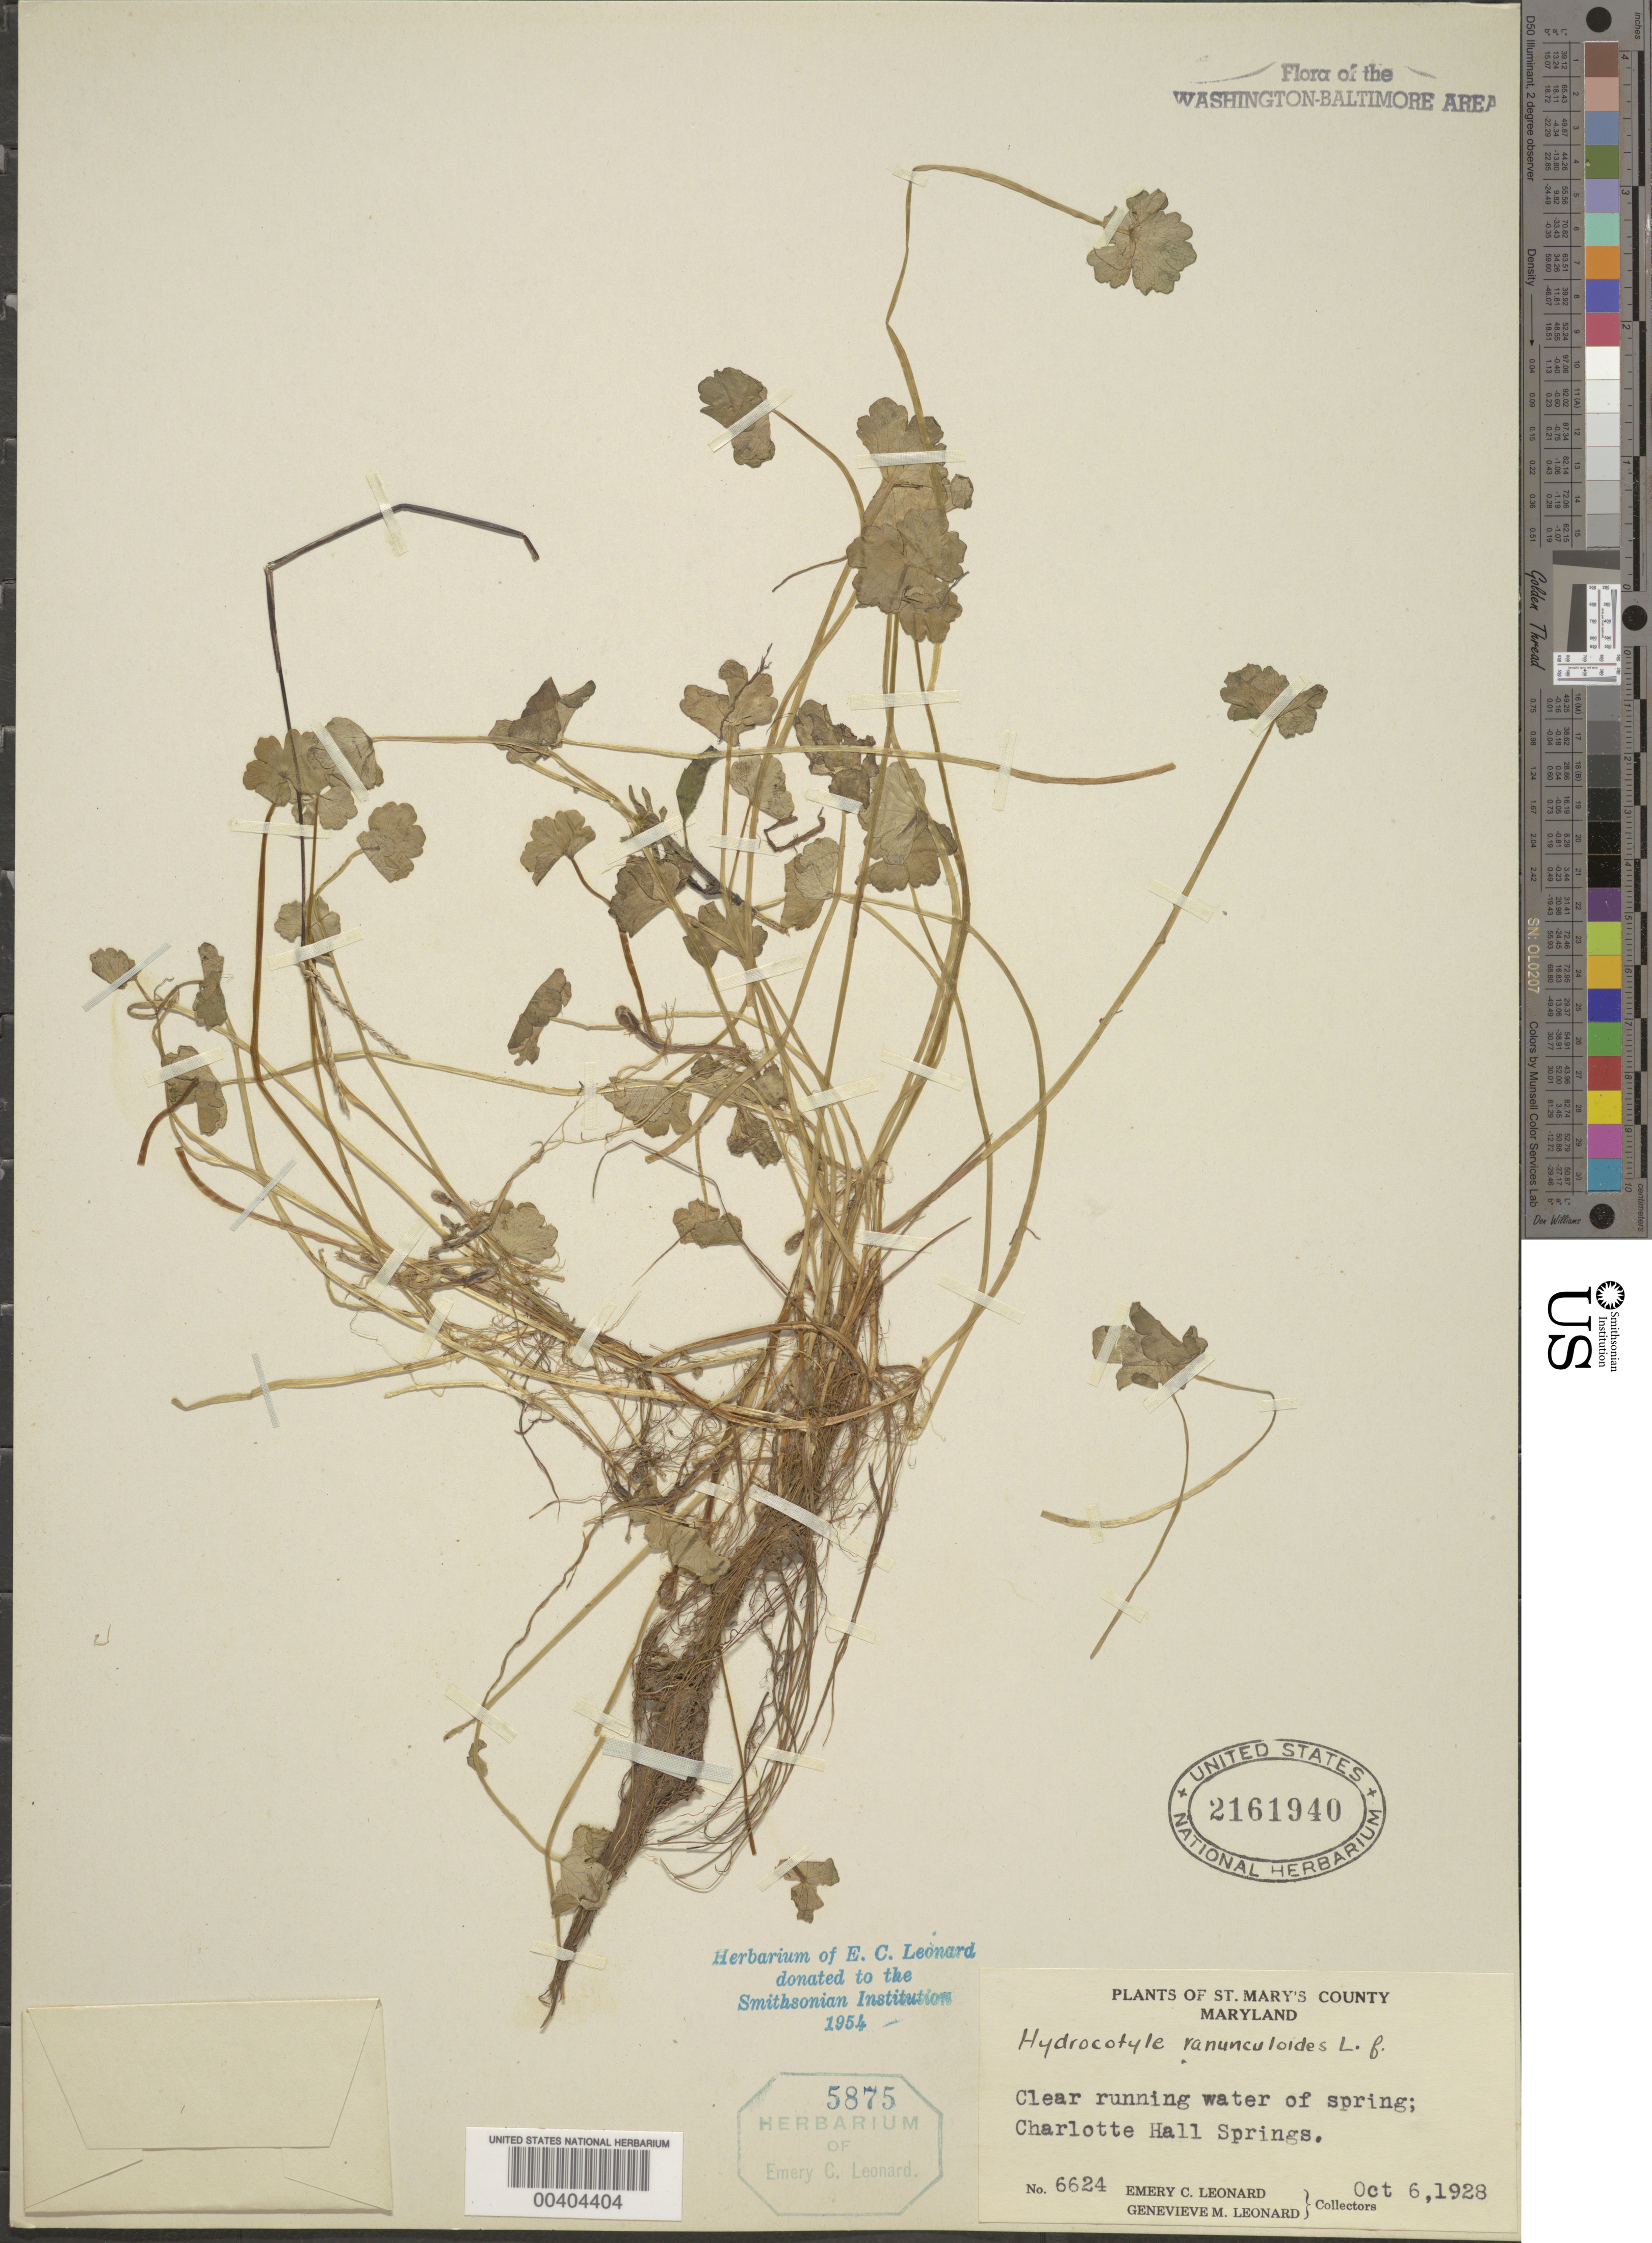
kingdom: Plantae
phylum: Tracheophyta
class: Magnoliopsida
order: Apiales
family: Araliaceae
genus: Hydrocotyle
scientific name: Hydrocotyle ranunculoides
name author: L. f.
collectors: E. C. Leonard & G. M. Leonard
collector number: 6624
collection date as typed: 06 Oct 1928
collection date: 1928-10-06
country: United States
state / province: Maryland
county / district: St. Mary's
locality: Charlotte Hall Springs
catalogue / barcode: US 2161940